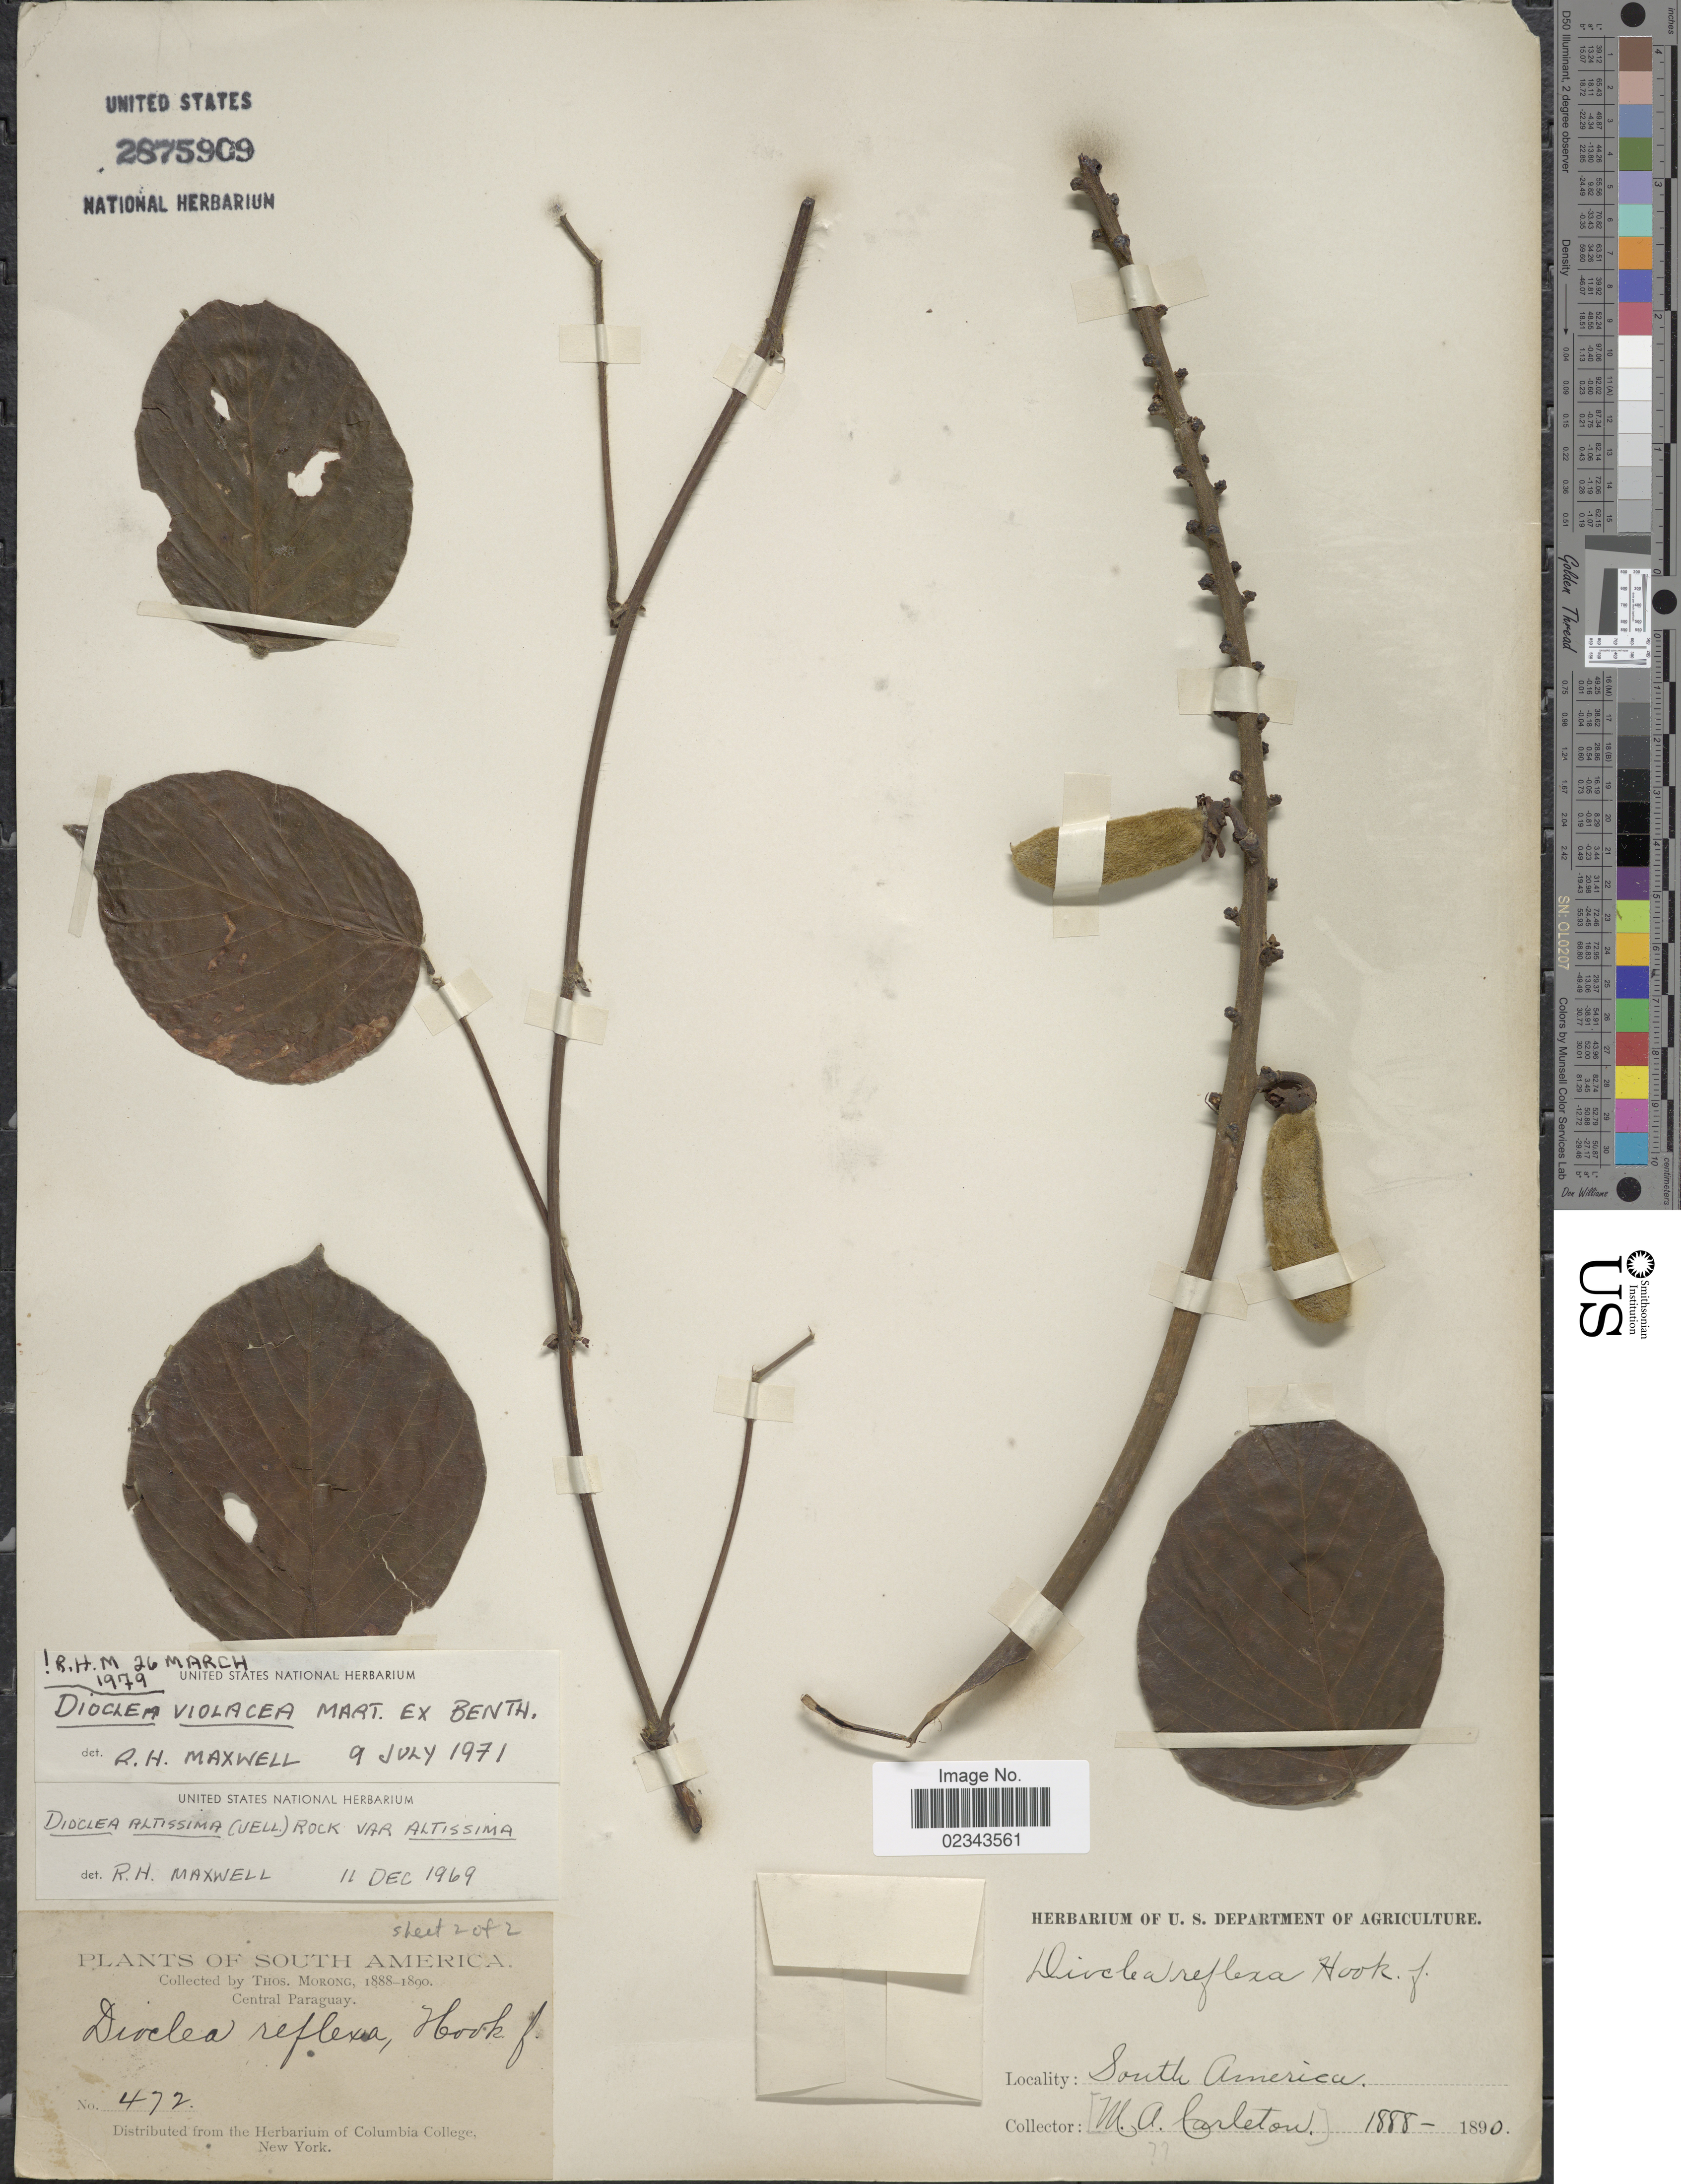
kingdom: Plantae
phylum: Tracheophyta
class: Magnoliopsida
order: Fabales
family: Fabaceae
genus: Macropsychanthus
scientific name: Macropsychanthus violaceus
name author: (Mart. ex Benth.) L.P. Queiroz & Snak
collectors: ex herb. T. Morong & M. A. Carleton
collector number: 472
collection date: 1888/1890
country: Paraguay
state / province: Central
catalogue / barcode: US 2875909